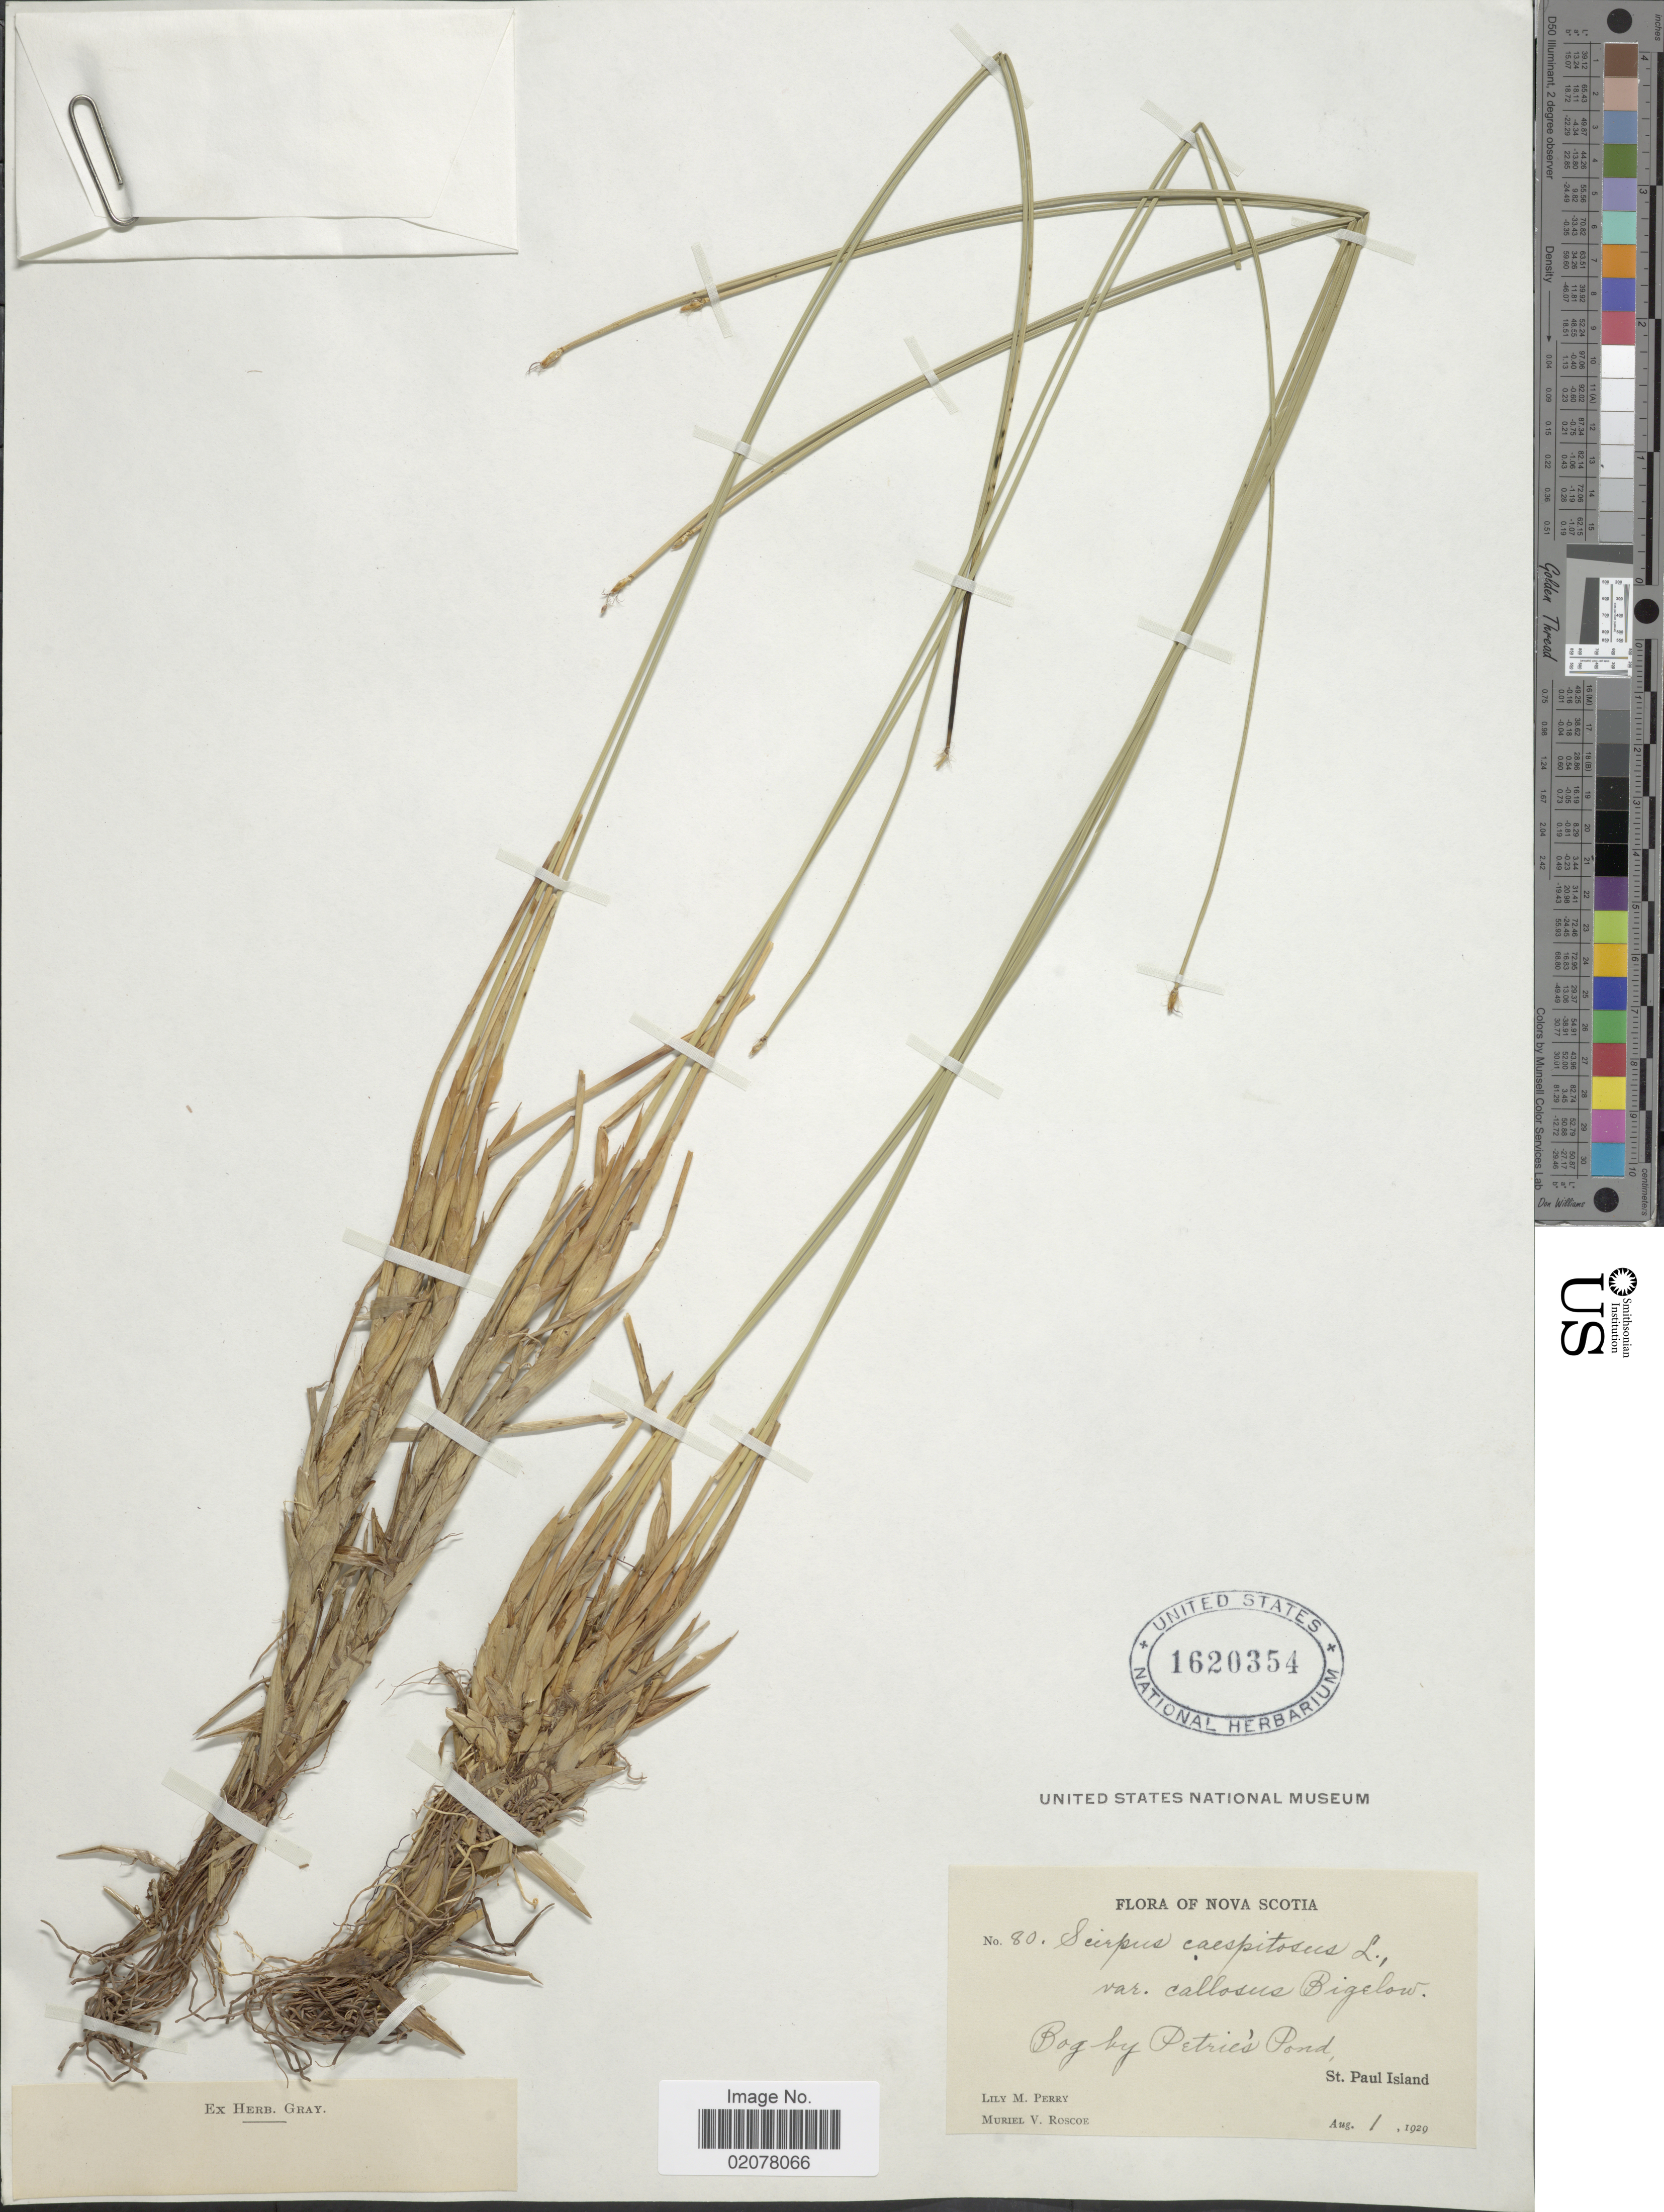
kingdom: Plantae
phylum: Tracheophyta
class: Liliopsida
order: Poales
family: Cyperaceae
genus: Trichophorum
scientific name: Trichophorum cespitosum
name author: (L.) Hartm.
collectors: L. M. Perry & M. Roscoe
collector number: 80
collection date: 1929-08-01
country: Canada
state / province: Nova Scotia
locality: Bog by Petric's Pond, St. Paul Island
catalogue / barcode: US 1620354